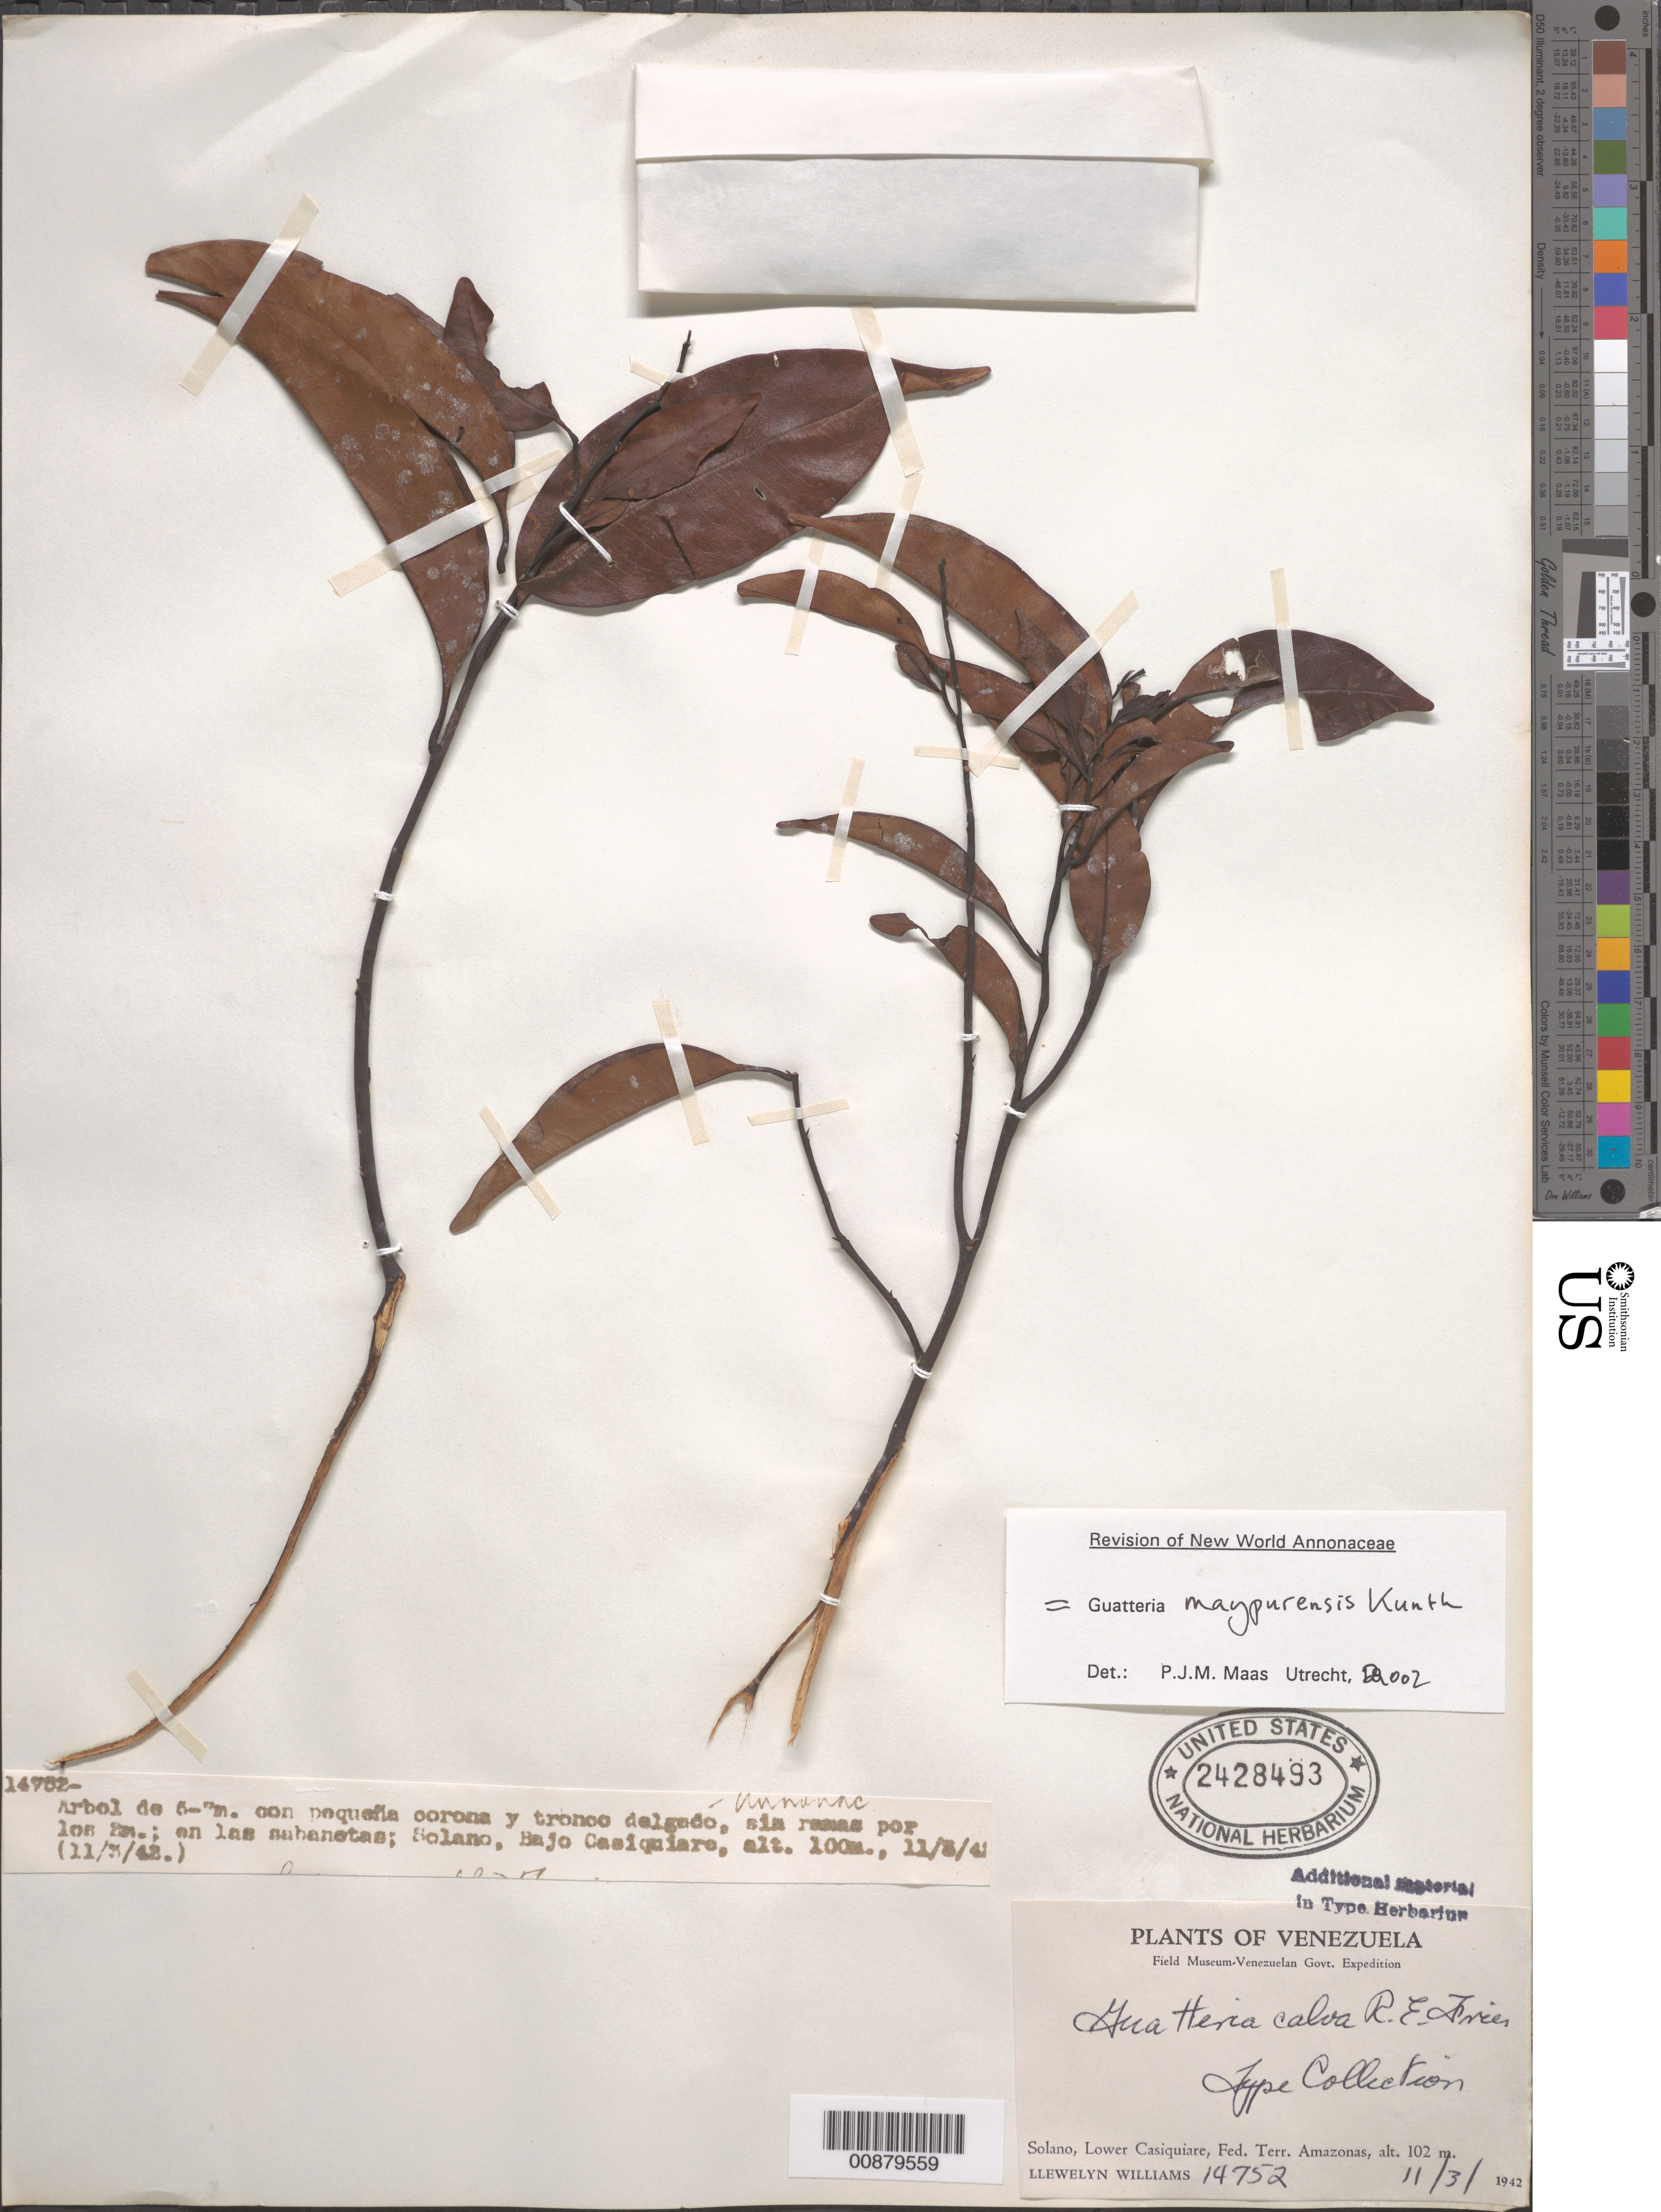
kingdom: Plantae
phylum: Tracheophyta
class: Magnoliopsida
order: Magnoliales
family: Annonaceae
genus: Guatteria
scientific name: Guatteria maypurensis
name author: Kunth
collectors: Ll. Williams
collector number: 14752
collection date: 1942-03-11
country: Venezuela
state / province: Amazonas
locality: Solano, Lower Casiquiare, Fed. Terr. Amazonas.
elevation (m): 100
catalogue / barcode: US 2428493